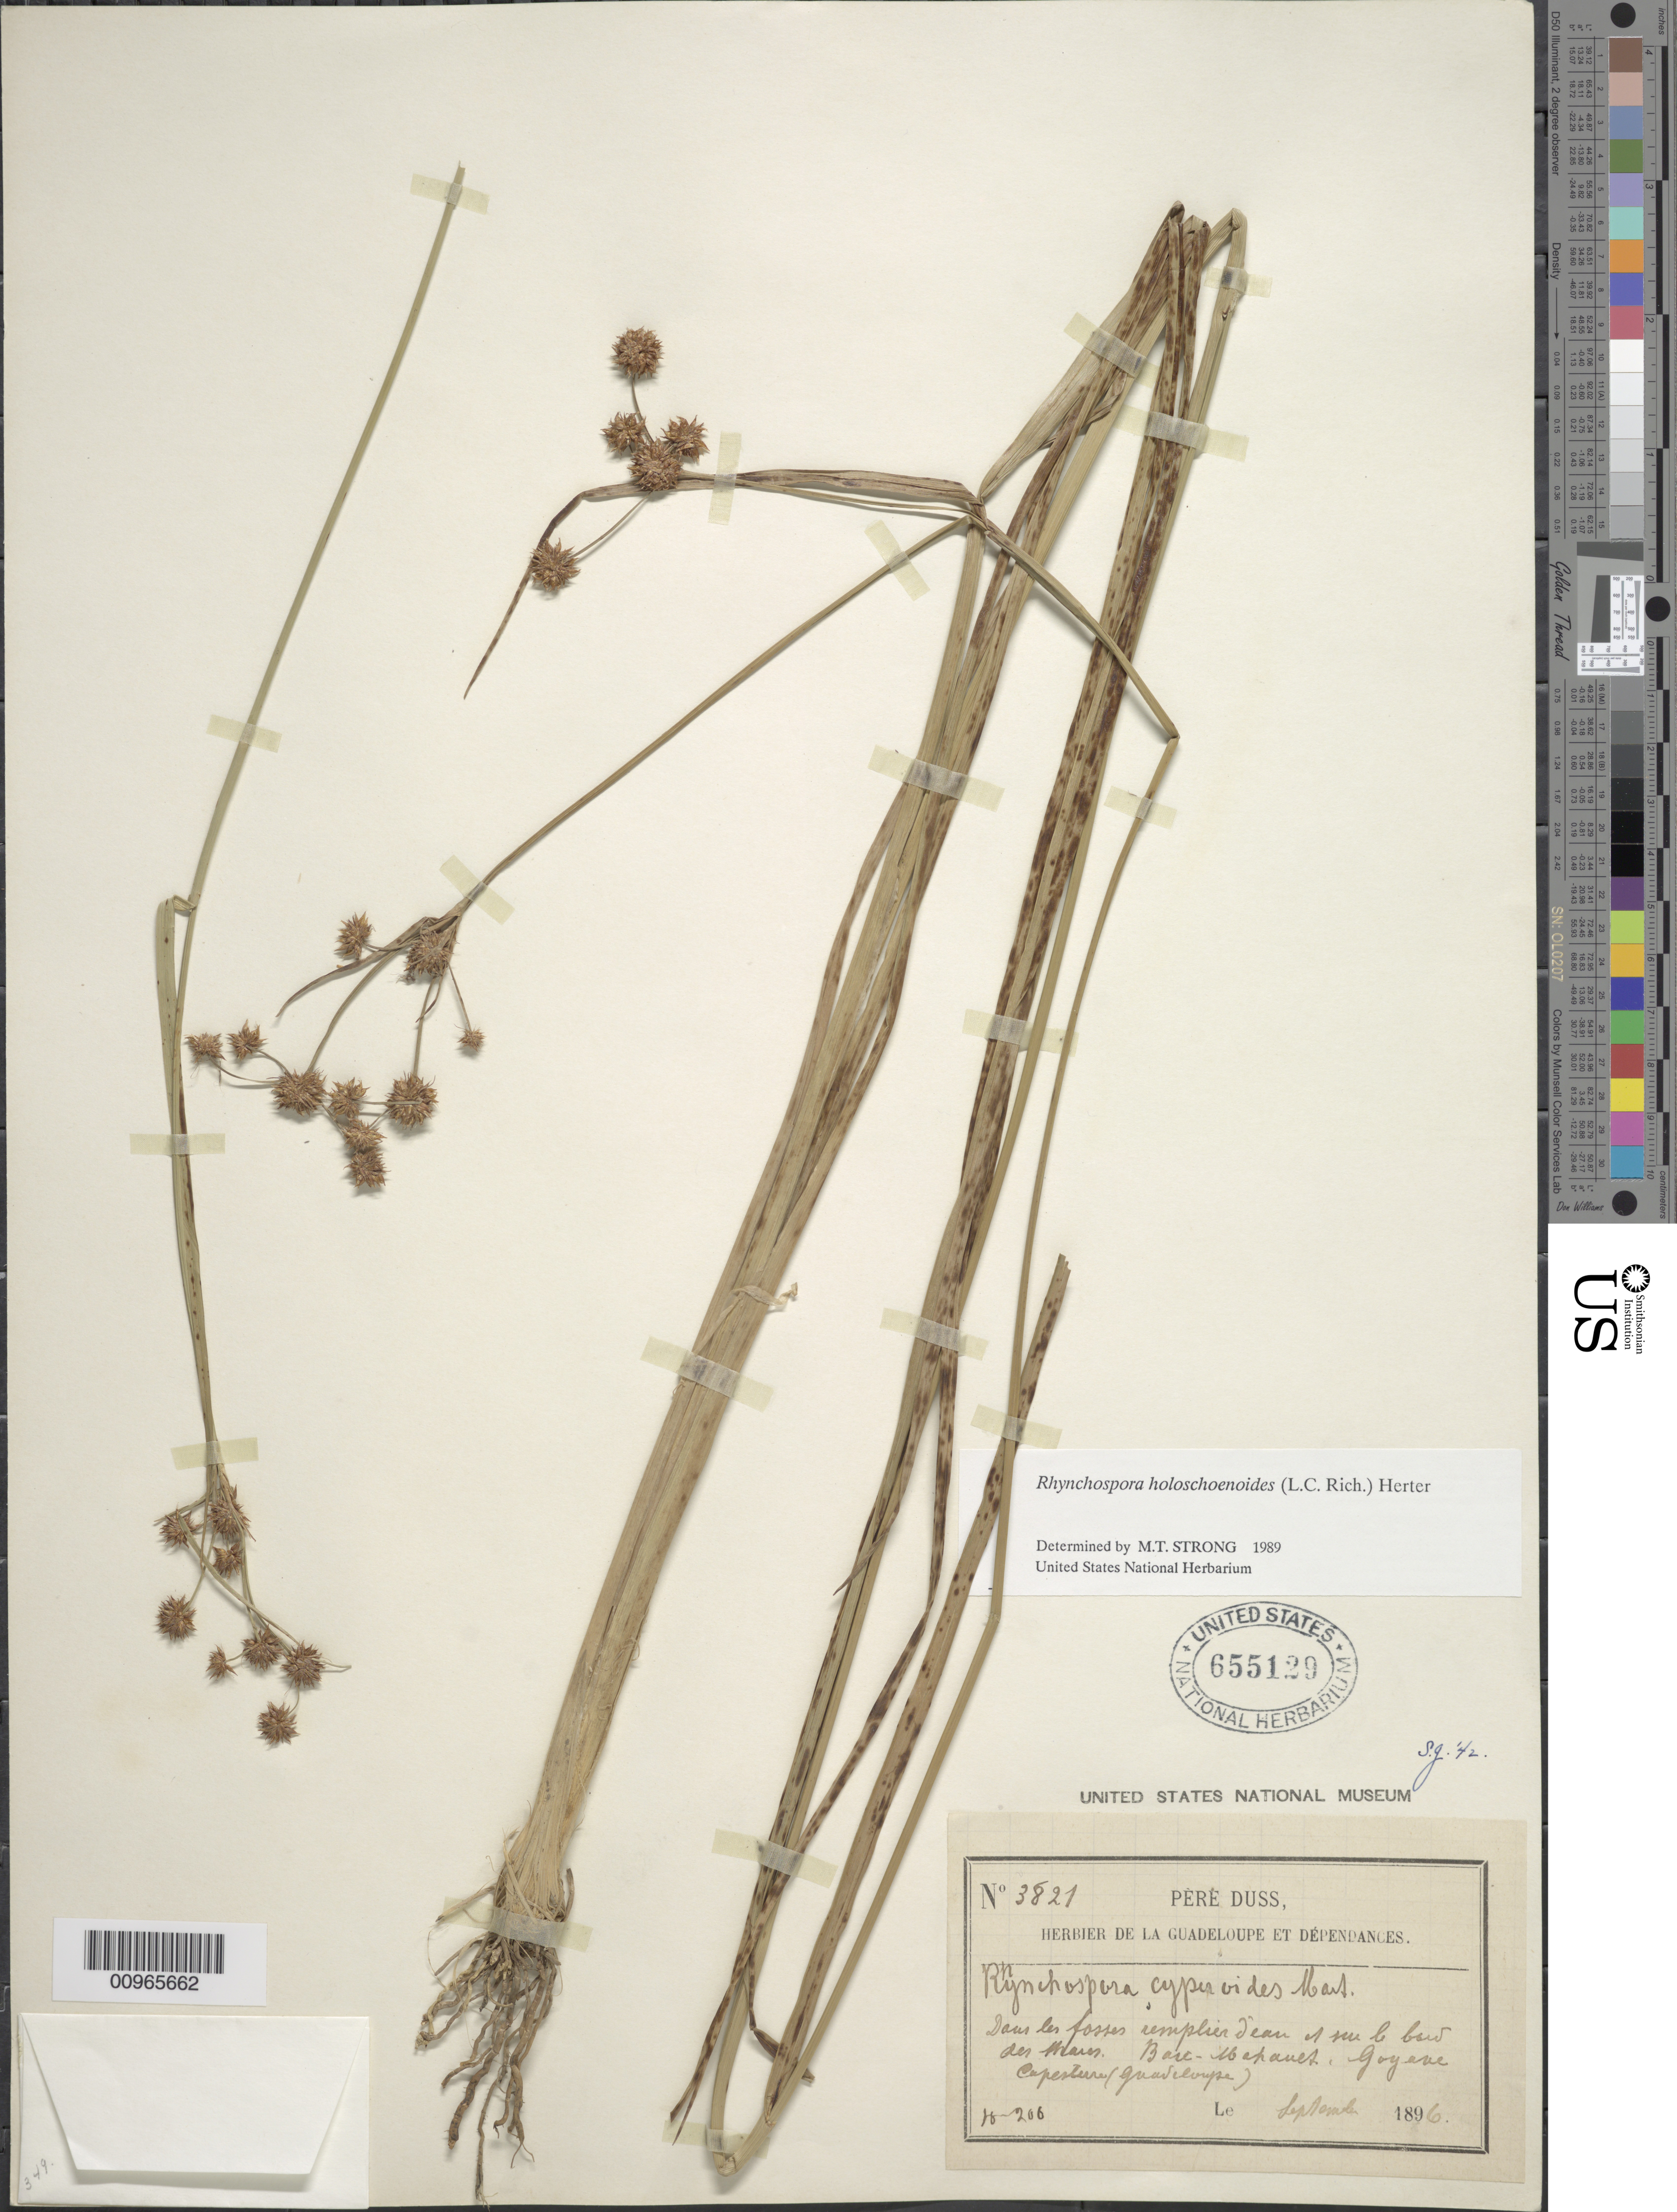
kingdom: Plantae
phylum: Tracheophyta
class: Liliopsida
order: Poales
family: Cyperaceae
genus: Rhynchospora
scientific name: Rhynchospora holoschoenoides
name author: (Rich.) Herter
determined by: Strong, M. T., (US), Smithsonian Institution - National Museum of Natural History (UNITED STATES)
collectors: Père Duss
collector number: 3821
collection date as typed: Sep 1896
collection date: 1896-09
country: Guadeloupe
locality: "Base Mahaut, Goyave, Capesture"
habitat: "dans les fosses "remplier" d'eau et su le bord der maros"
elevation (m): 10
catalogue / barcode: US 655129